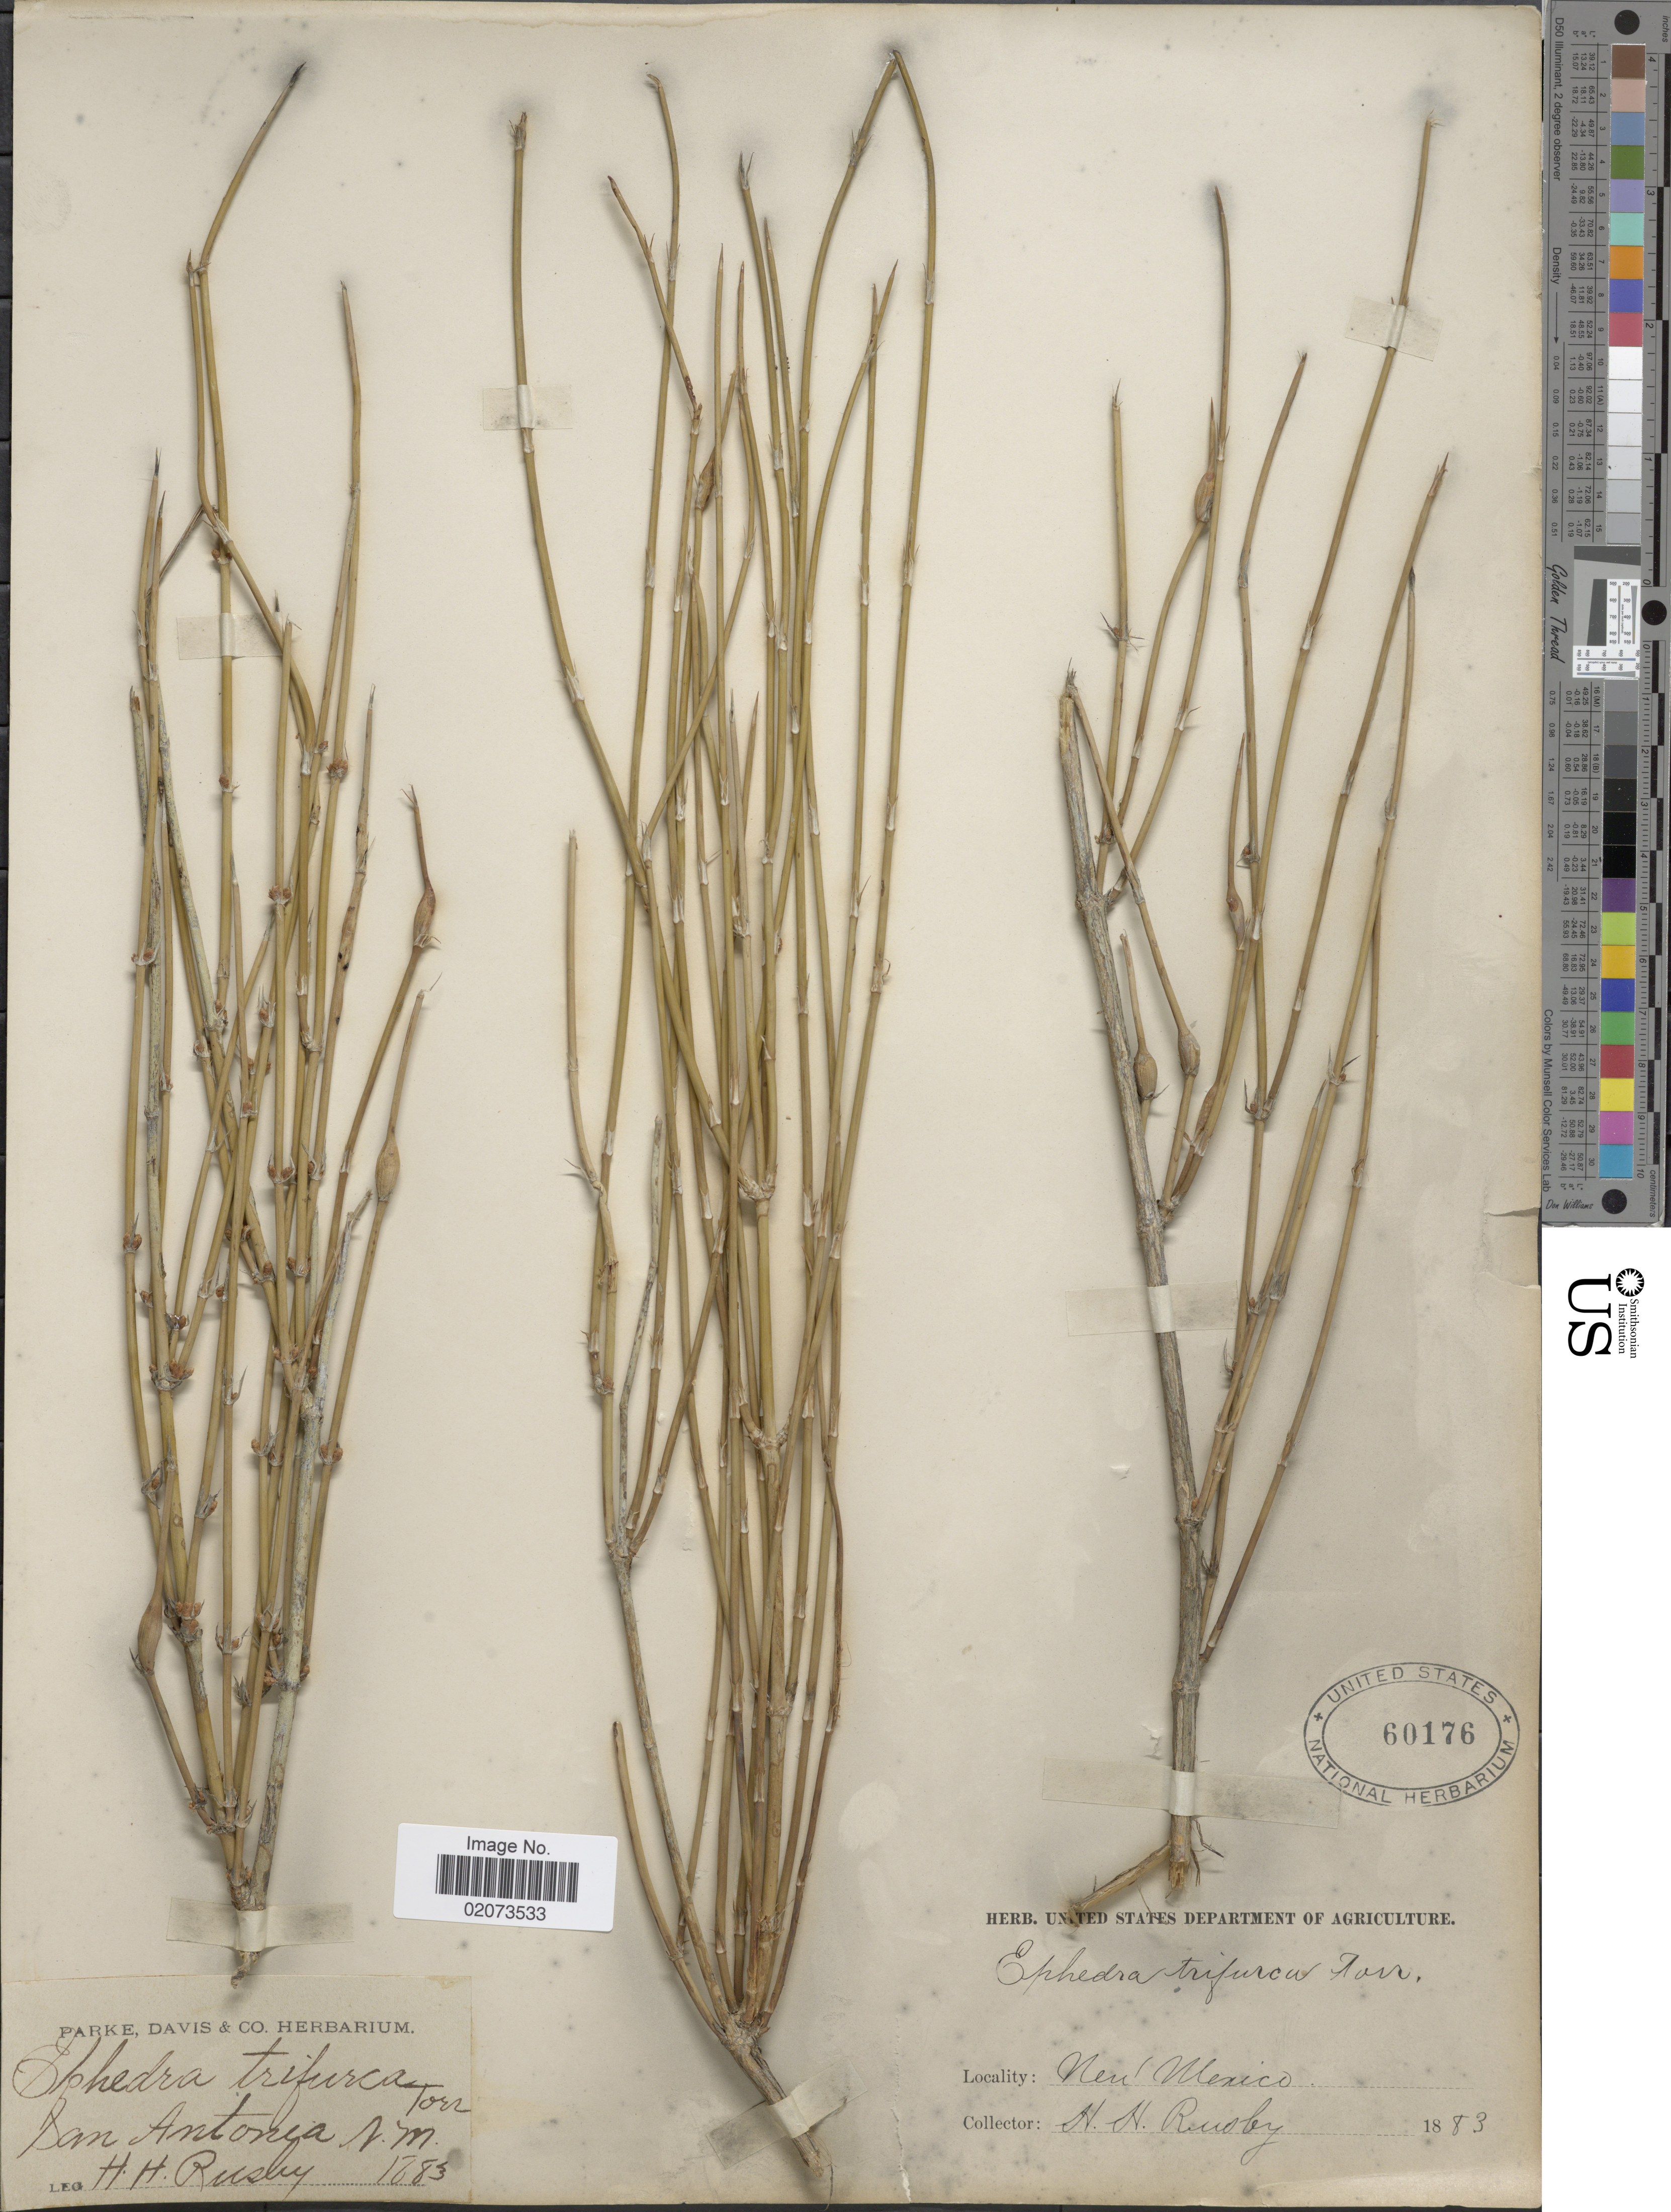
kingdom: Plantae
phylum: Tracheophyta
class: Gnetopsida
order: Ephedrales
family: Ephedraceae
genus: Ephedra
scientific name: Ephedra trifurca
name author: Torr. ex S. Watson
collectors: H. H. Rusby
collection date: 1883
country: United States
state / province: New Mexico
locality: San Antonia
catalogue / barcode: US 60176